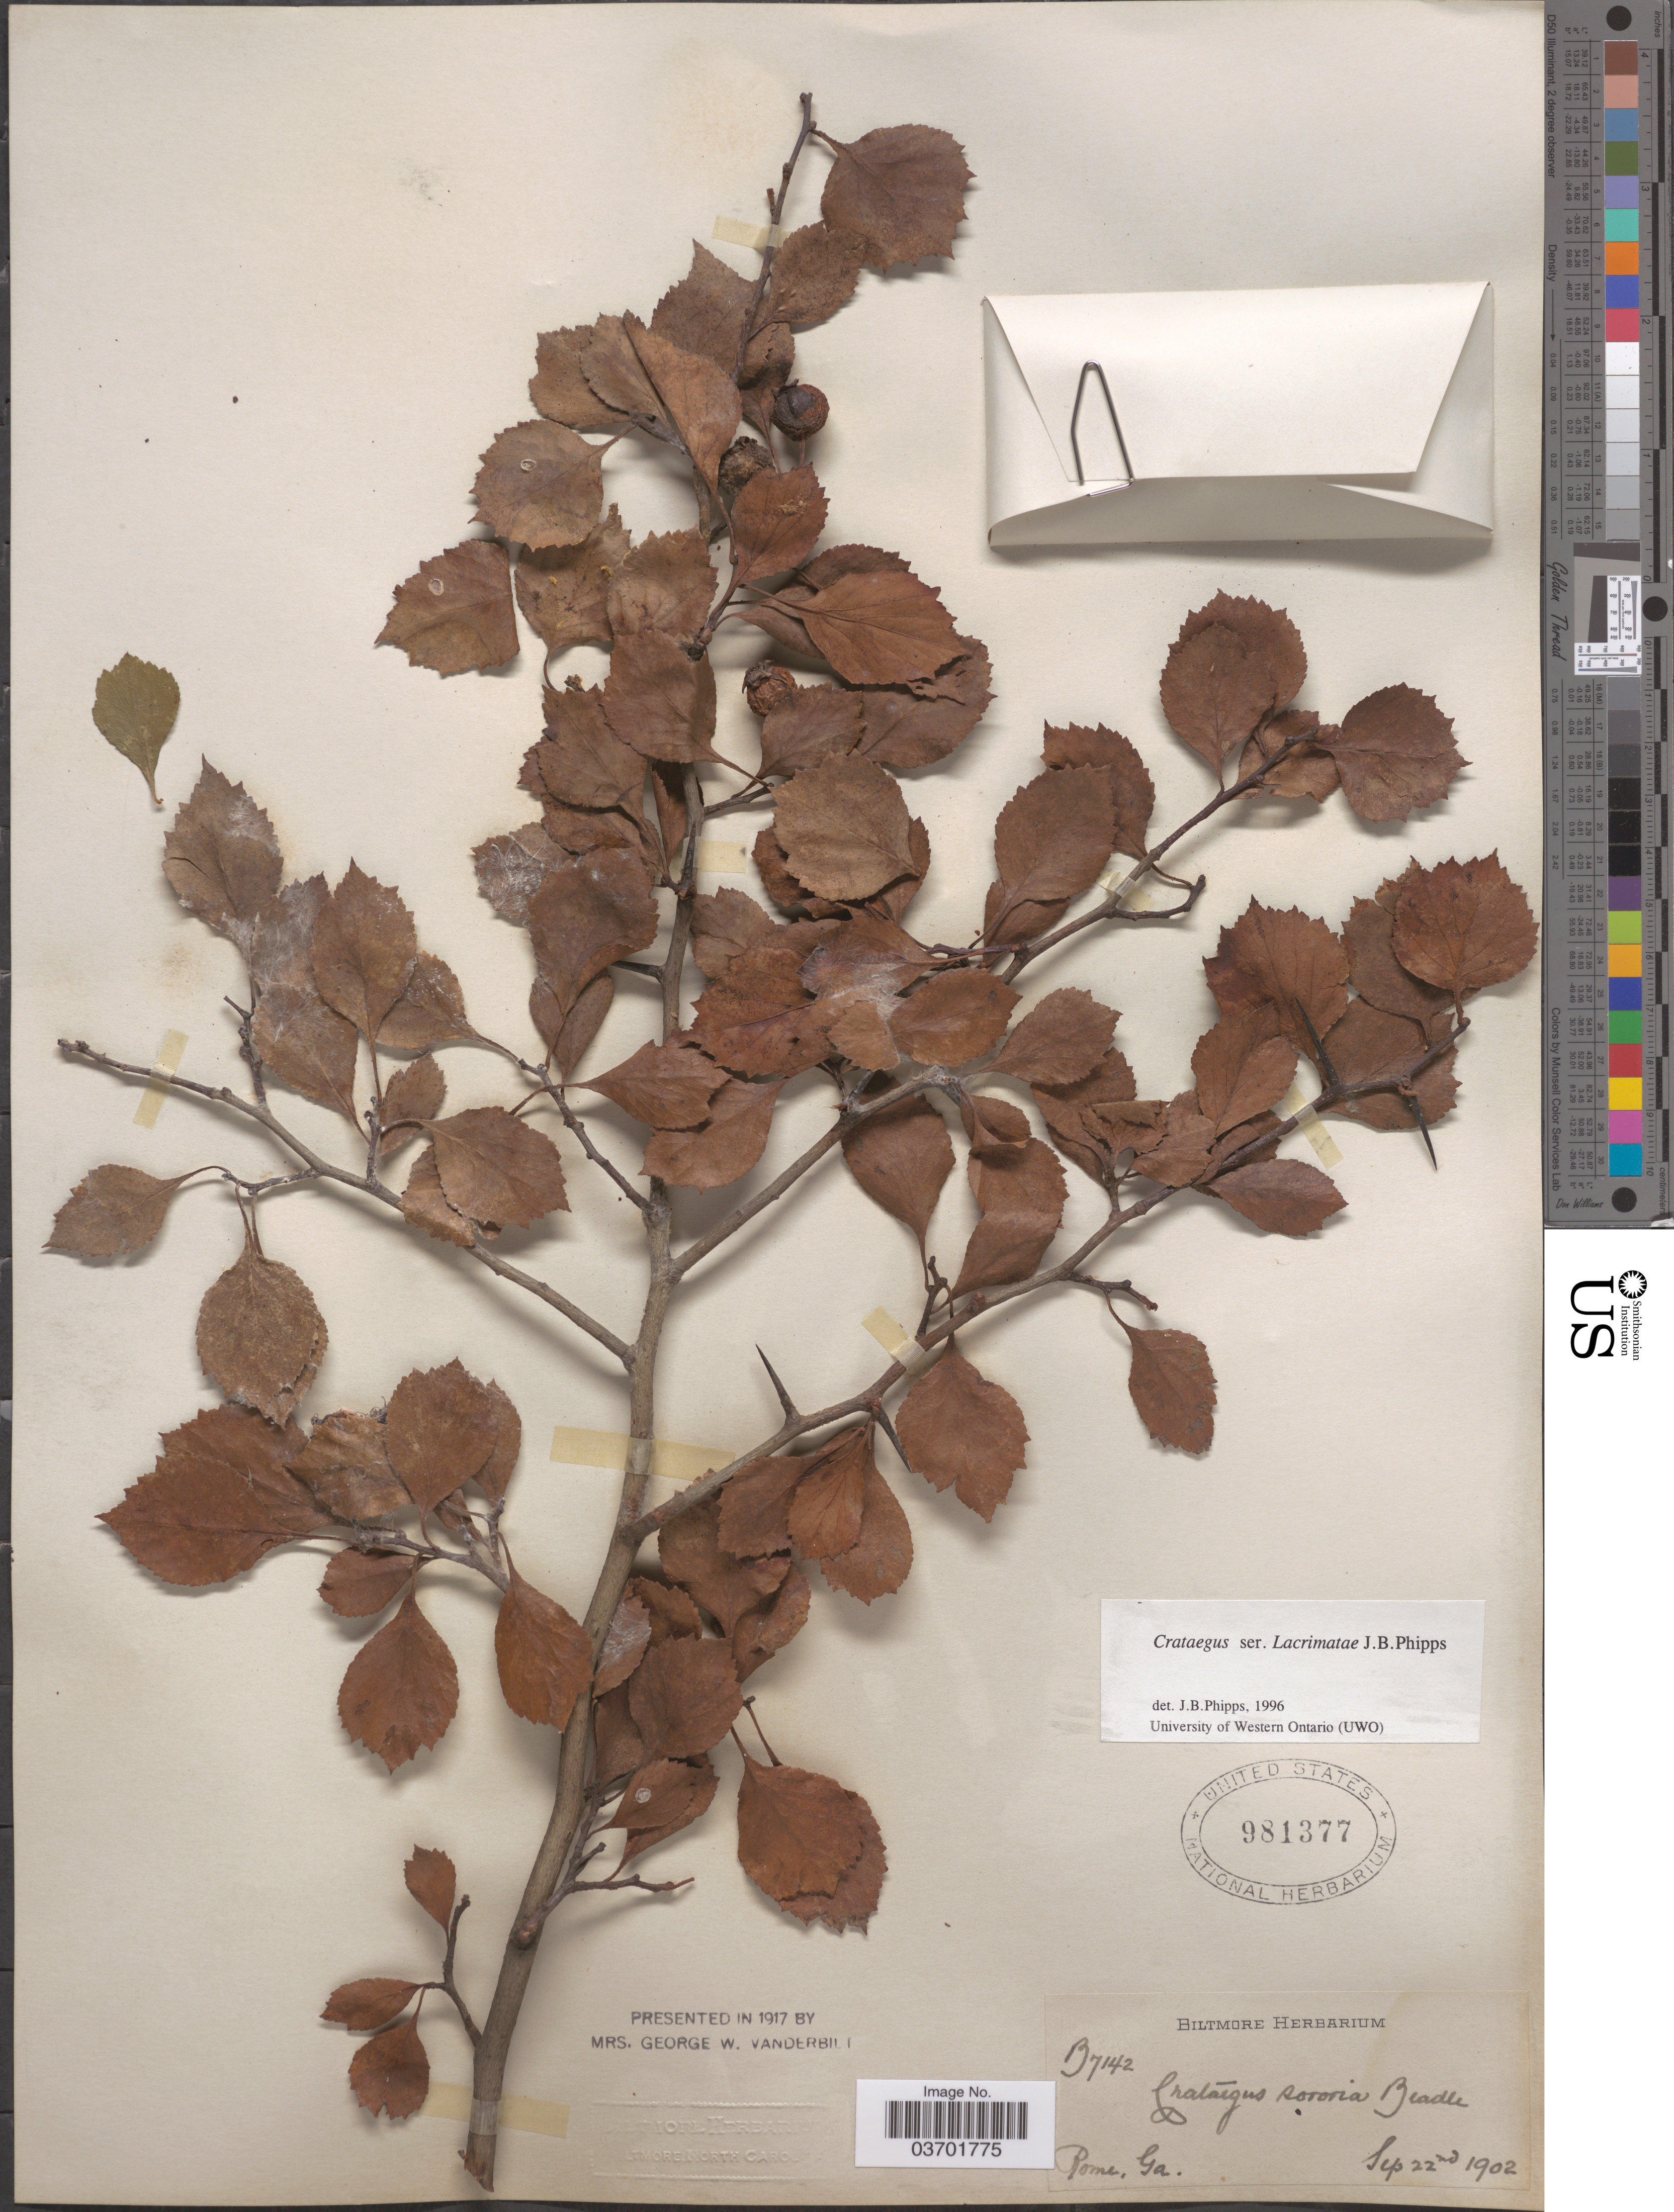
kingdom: Plantae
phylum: Tracheophyta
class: Magnoliopsida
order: Rosales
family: Rosaceae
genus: Crataegus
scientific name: Crataegus sororia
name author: Beadle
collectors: ex herb. Biltmore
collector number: B7142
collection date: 1902-09-22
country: United States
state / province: Georgia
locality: Rome.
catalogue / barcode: US 981377